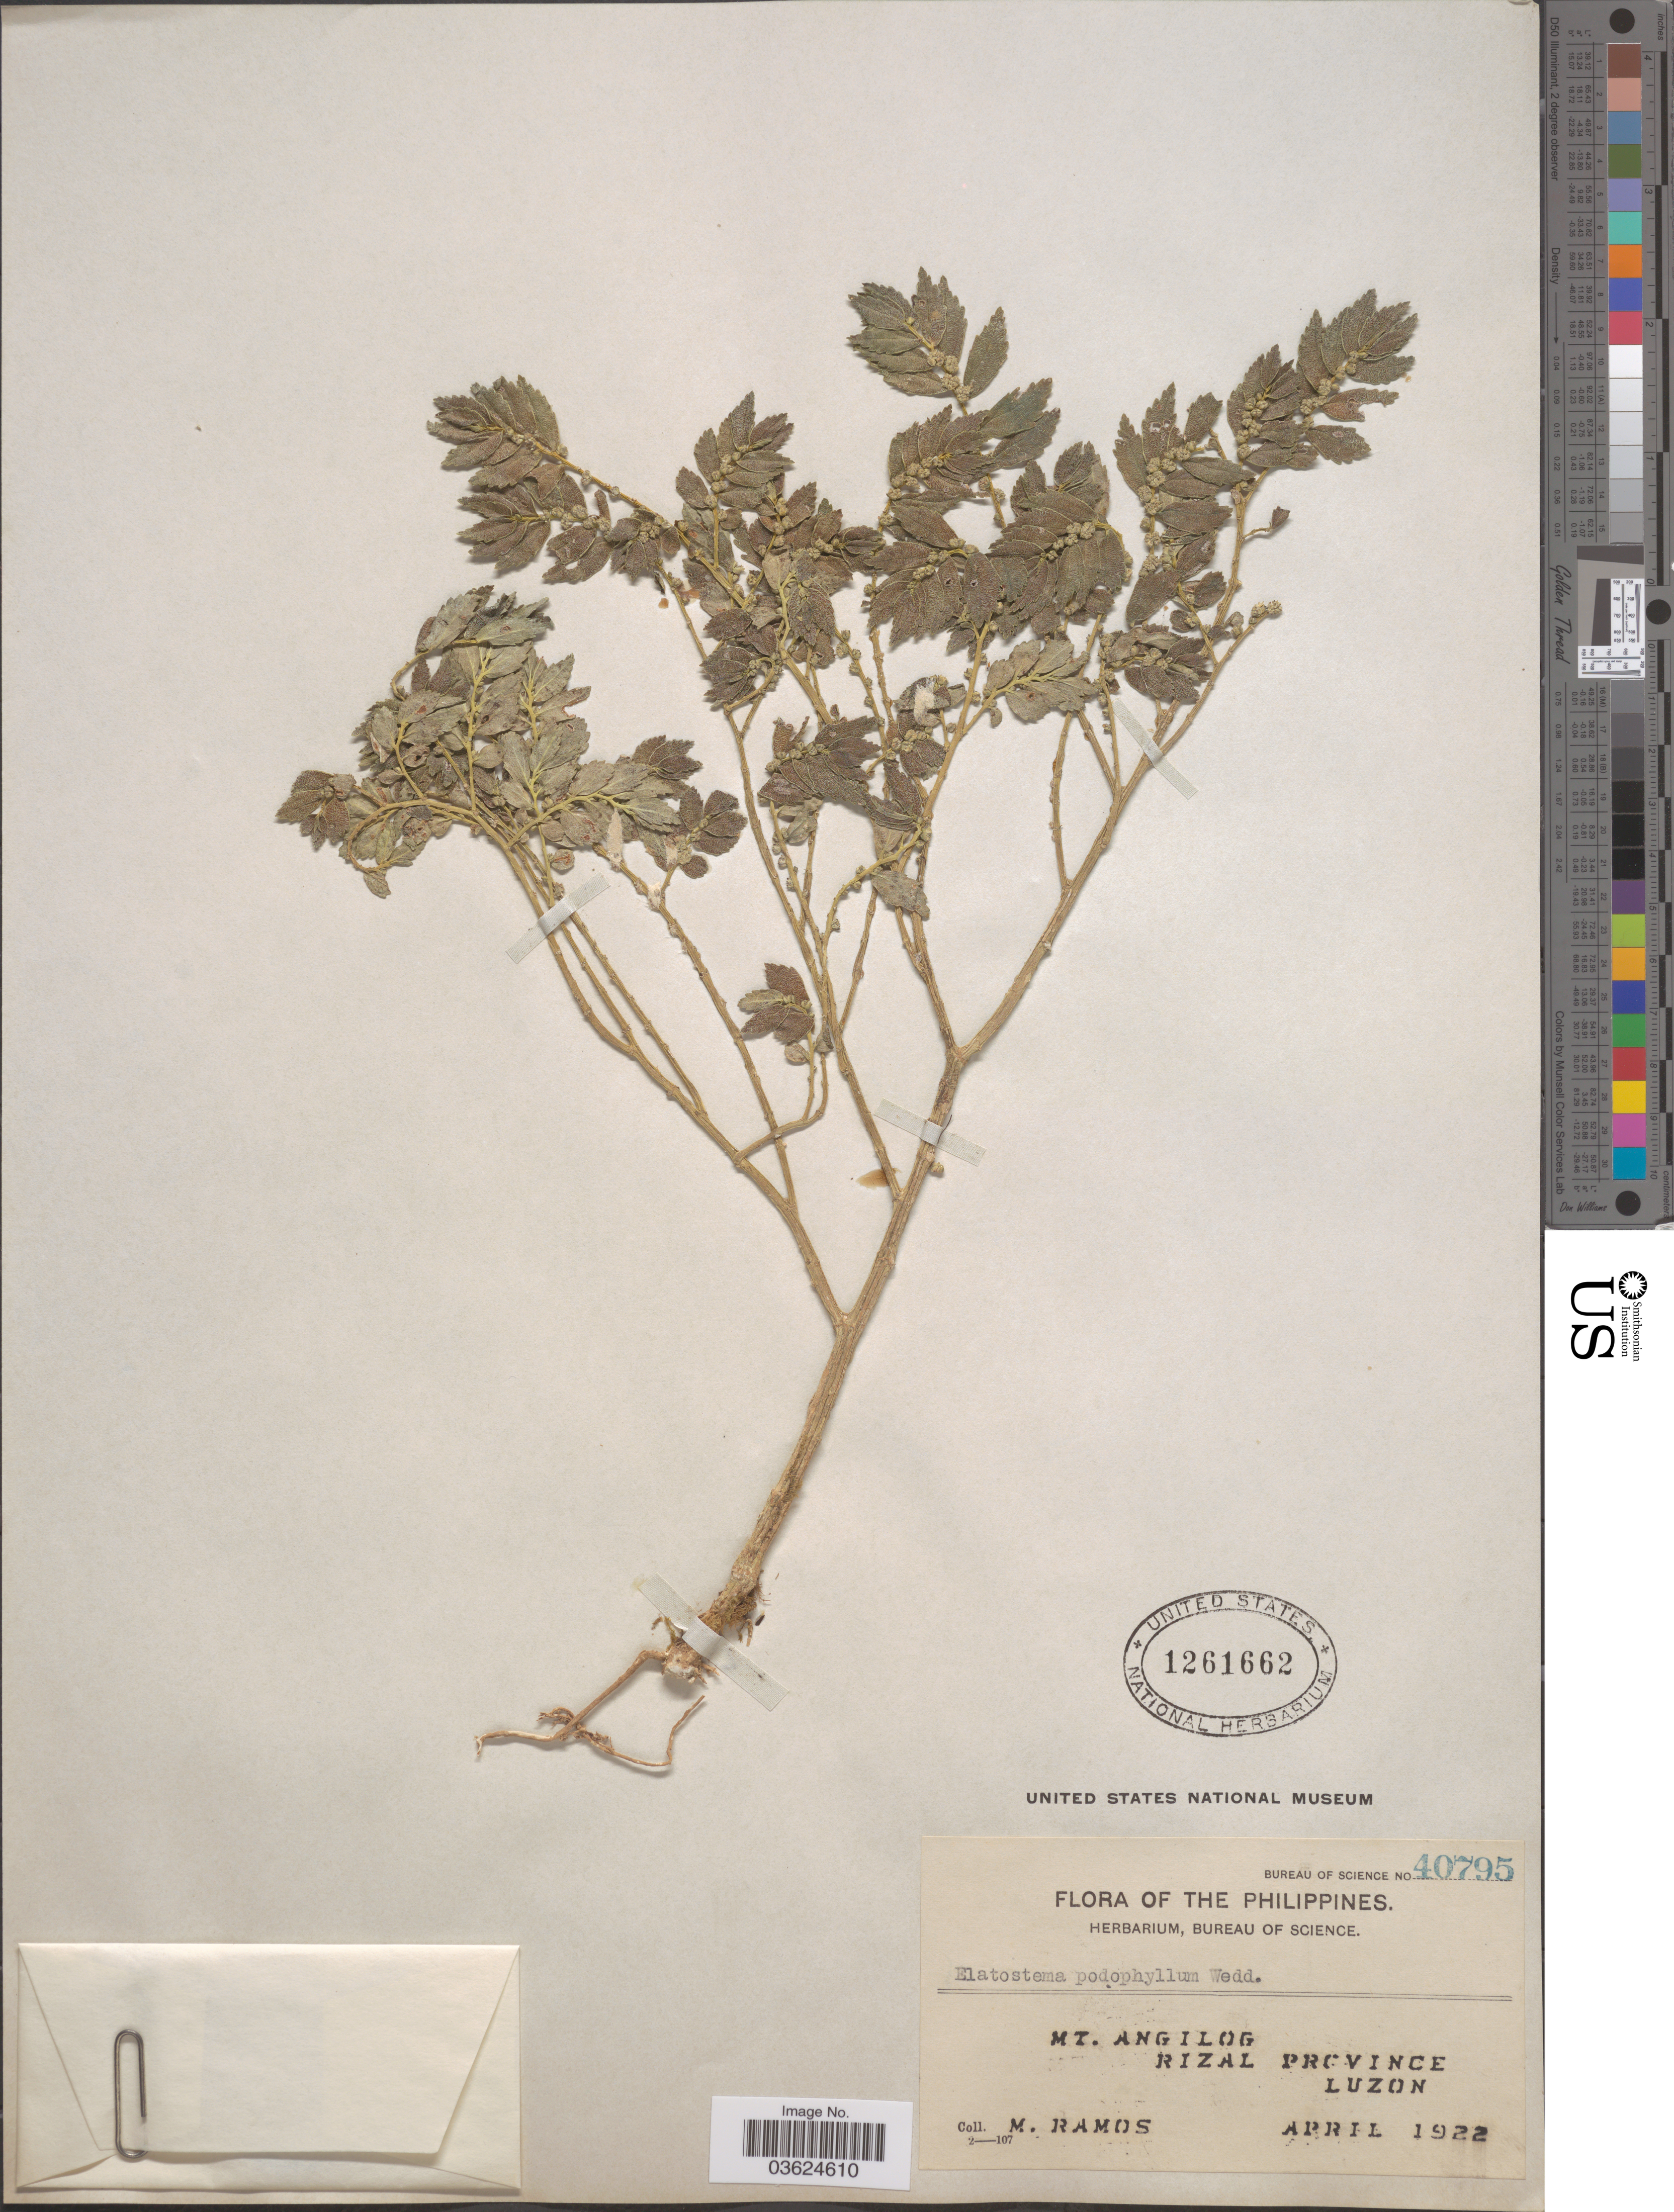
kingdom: Plantae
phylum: Tracheophyta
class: Magnoliopsida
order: Rosales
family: Urticaceae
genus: Elatostema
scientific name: Elatostema podophyllum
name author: Wedd.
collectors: M. Ramos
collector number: Bureau of Science 40795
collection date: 1922-04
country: Philippines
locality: Mt. Angilog. Rizal Province. Luzon.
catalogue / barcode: US 1261662